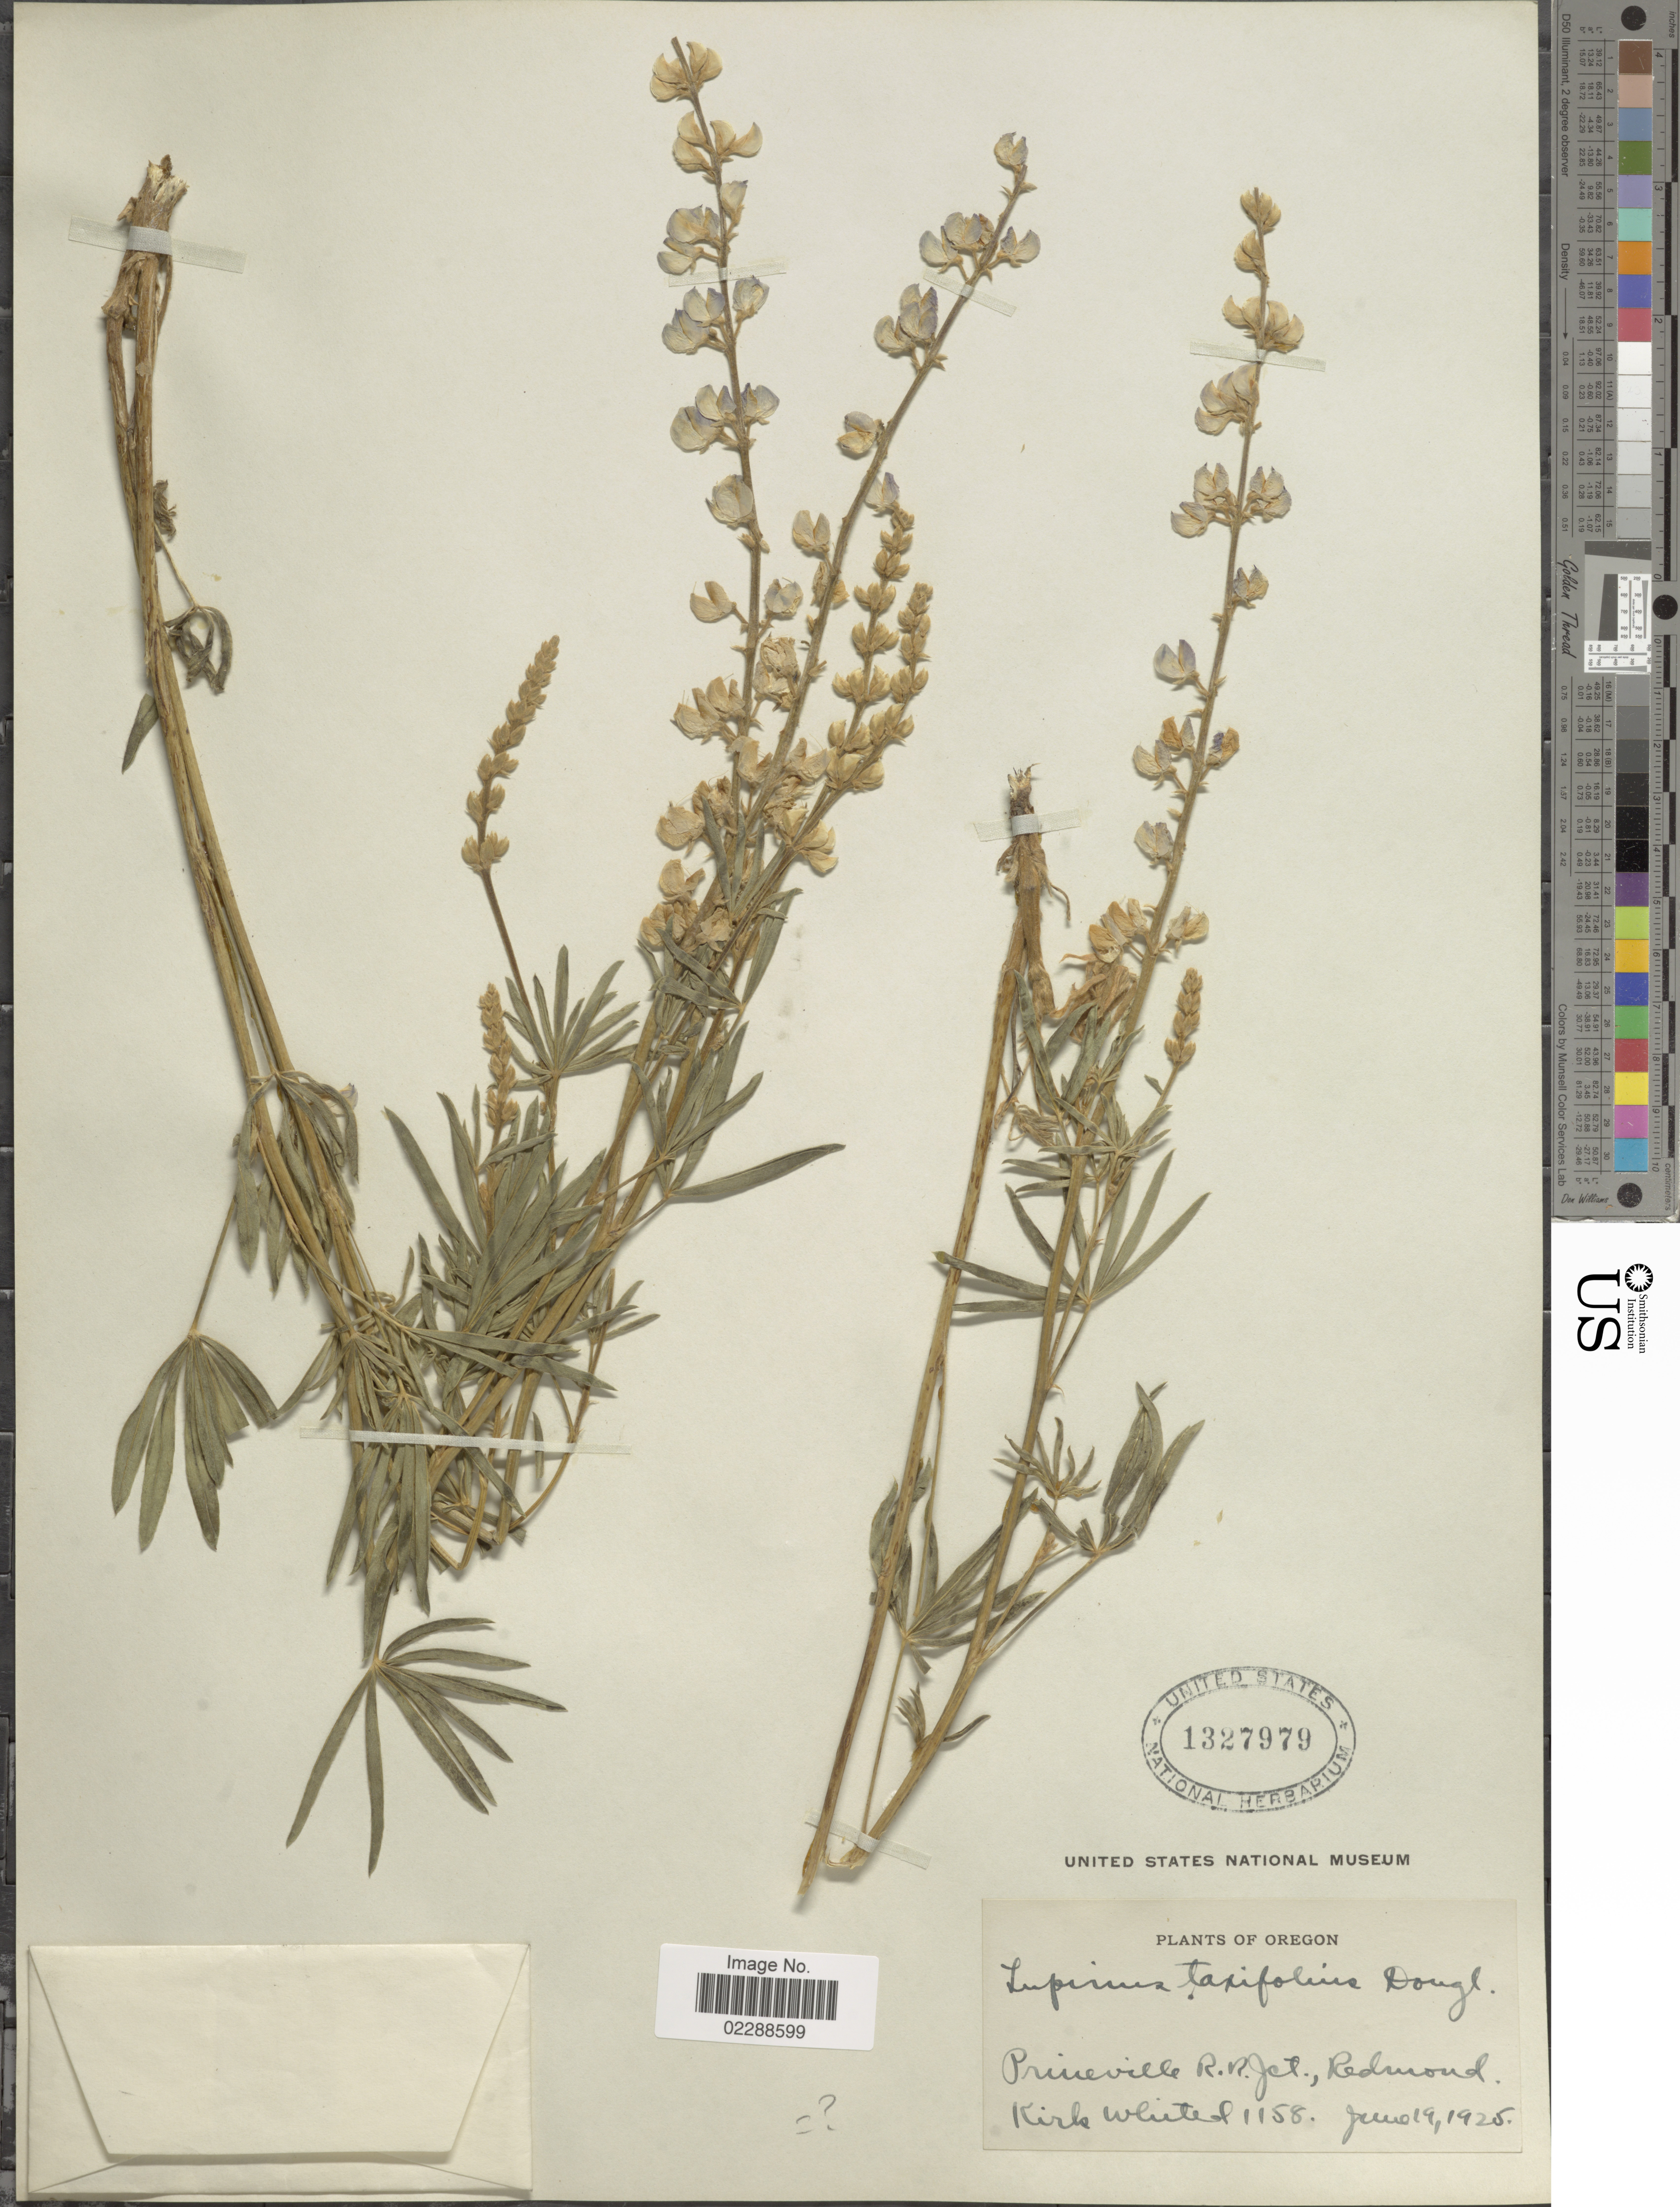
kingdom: Plantae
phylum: Tracheophyta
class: Magnoliopsida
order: Fabales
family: Fabaceae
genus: Lupinus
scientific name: Lupinus sp.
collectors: K. Whited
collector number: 1158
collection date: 1925-06-19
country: United States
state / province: Oregon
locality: Prineville R.R. Jct., Redmond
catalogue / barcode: US 1327979